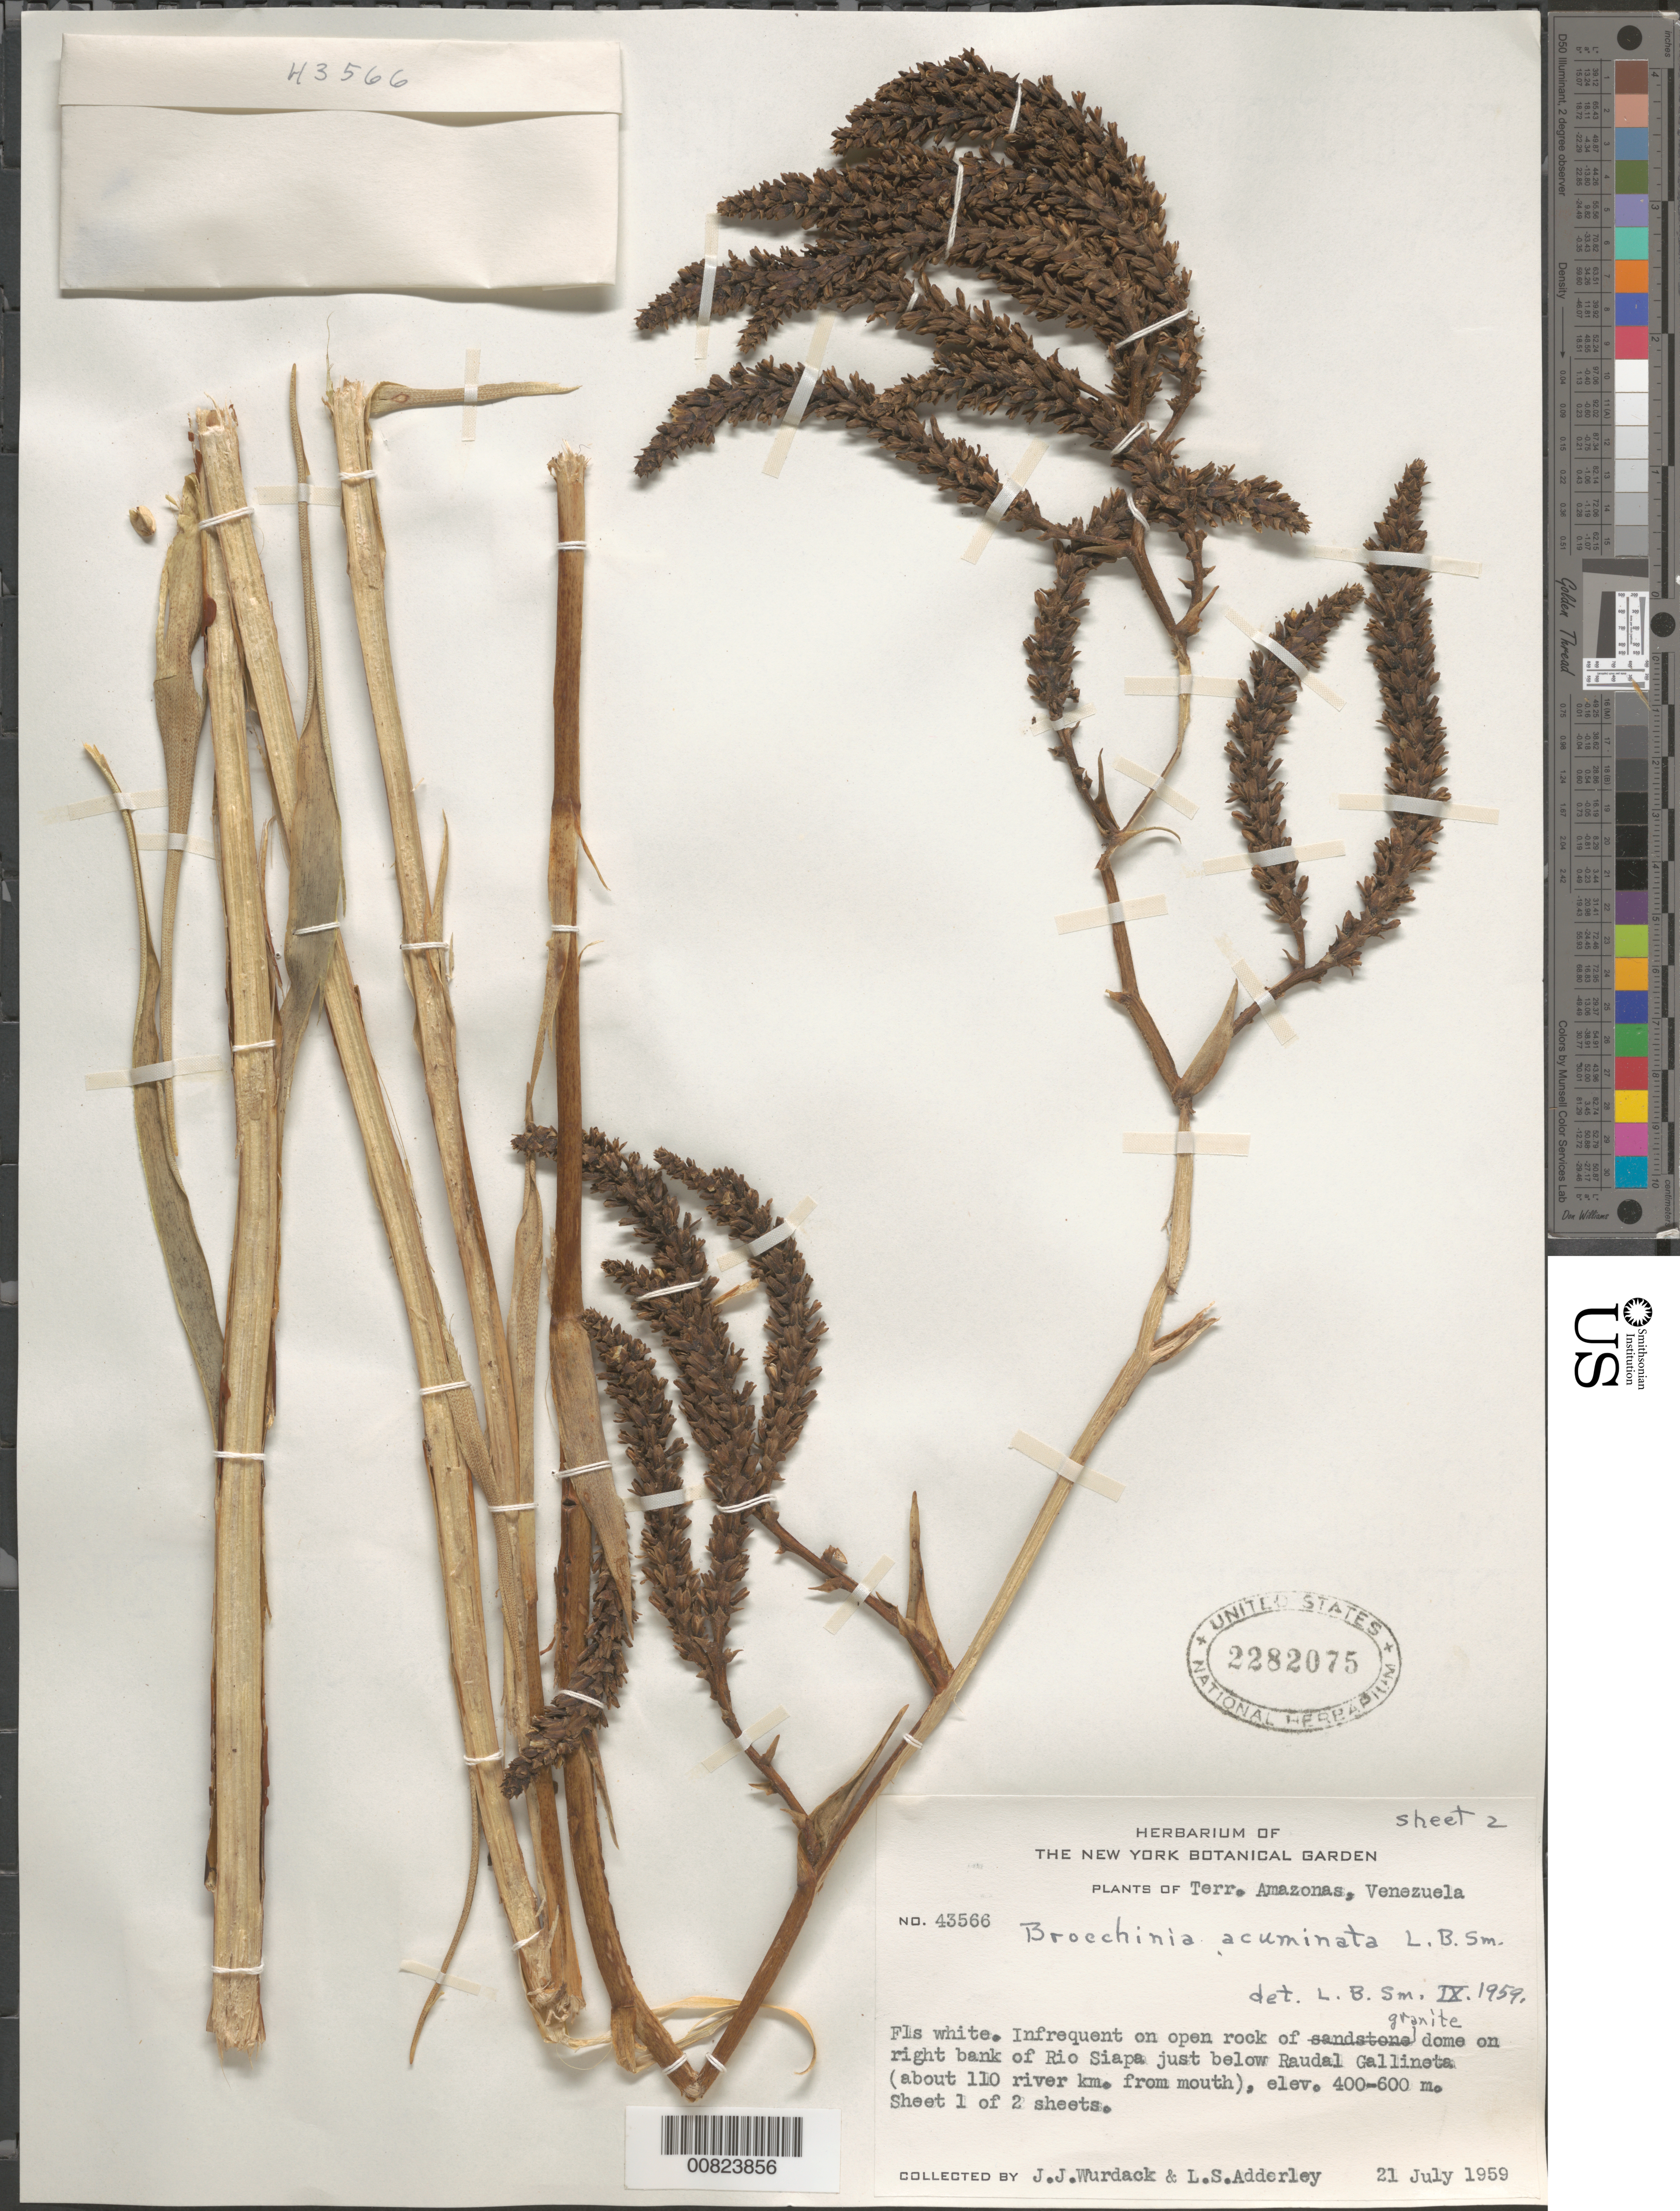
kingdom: Plantae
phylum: Tracheophyta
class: Liliopsida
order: Poales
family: Bromeliaceae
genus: Brocchinia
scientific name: Brocchinia acuminata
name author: L.B. Sm.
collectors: J. J. Wurdack & L. S. Adderley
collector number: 43566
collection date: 1959-07-21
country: Venezuela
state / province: Amazonas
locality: Terr. Amazonas. On right bank of Rio Siapa just below Raudal Gallineta (about 110 river km. from mouth).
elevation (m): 400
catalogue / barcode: US 2282075